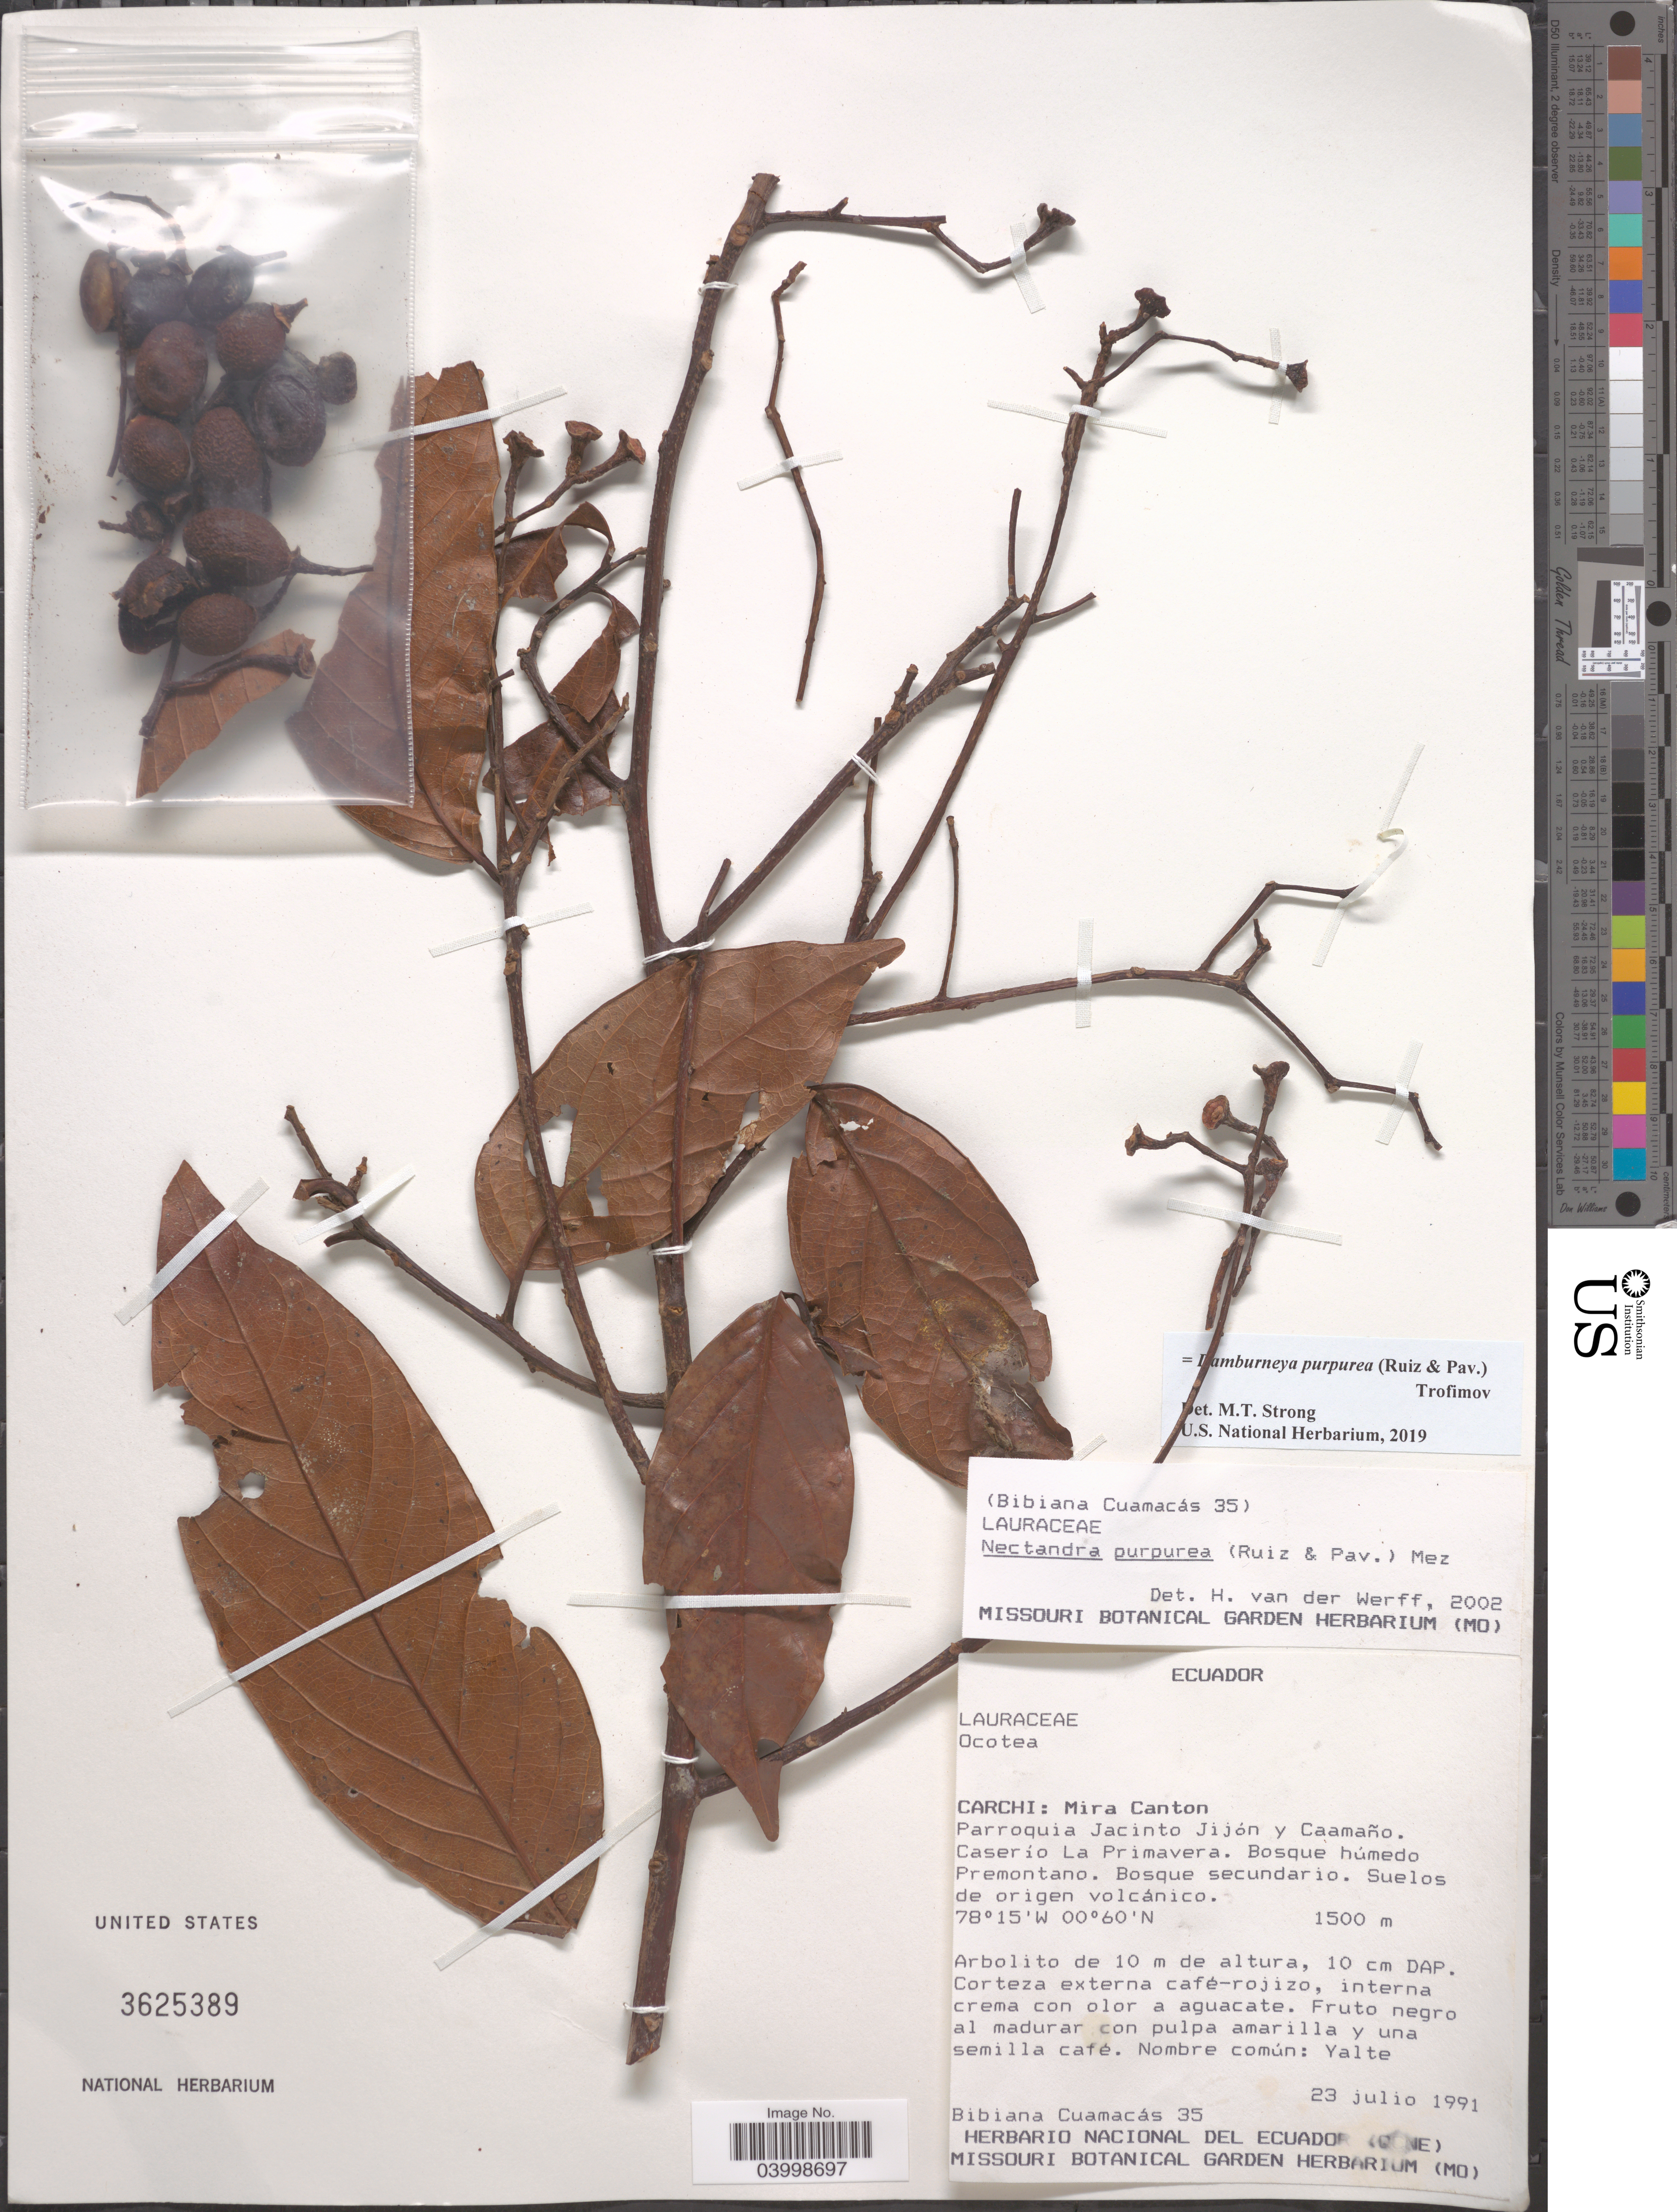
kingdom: Plantae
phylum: Tracheophyta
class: Magnoliopsida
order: Laurales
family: Lauraceae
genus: Damburneya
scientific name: Damburneya purpurea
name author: (Ruiz & Pav.) Trofimov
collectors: B. Cuamacas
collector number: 35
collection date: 1991-07-23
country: Ecuador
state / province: Carchi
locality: Mira Canton. Parroquia Jacinto Jijón y Caamaño. Caserío La Primavera.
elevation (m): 1500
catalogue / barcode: US 3625389